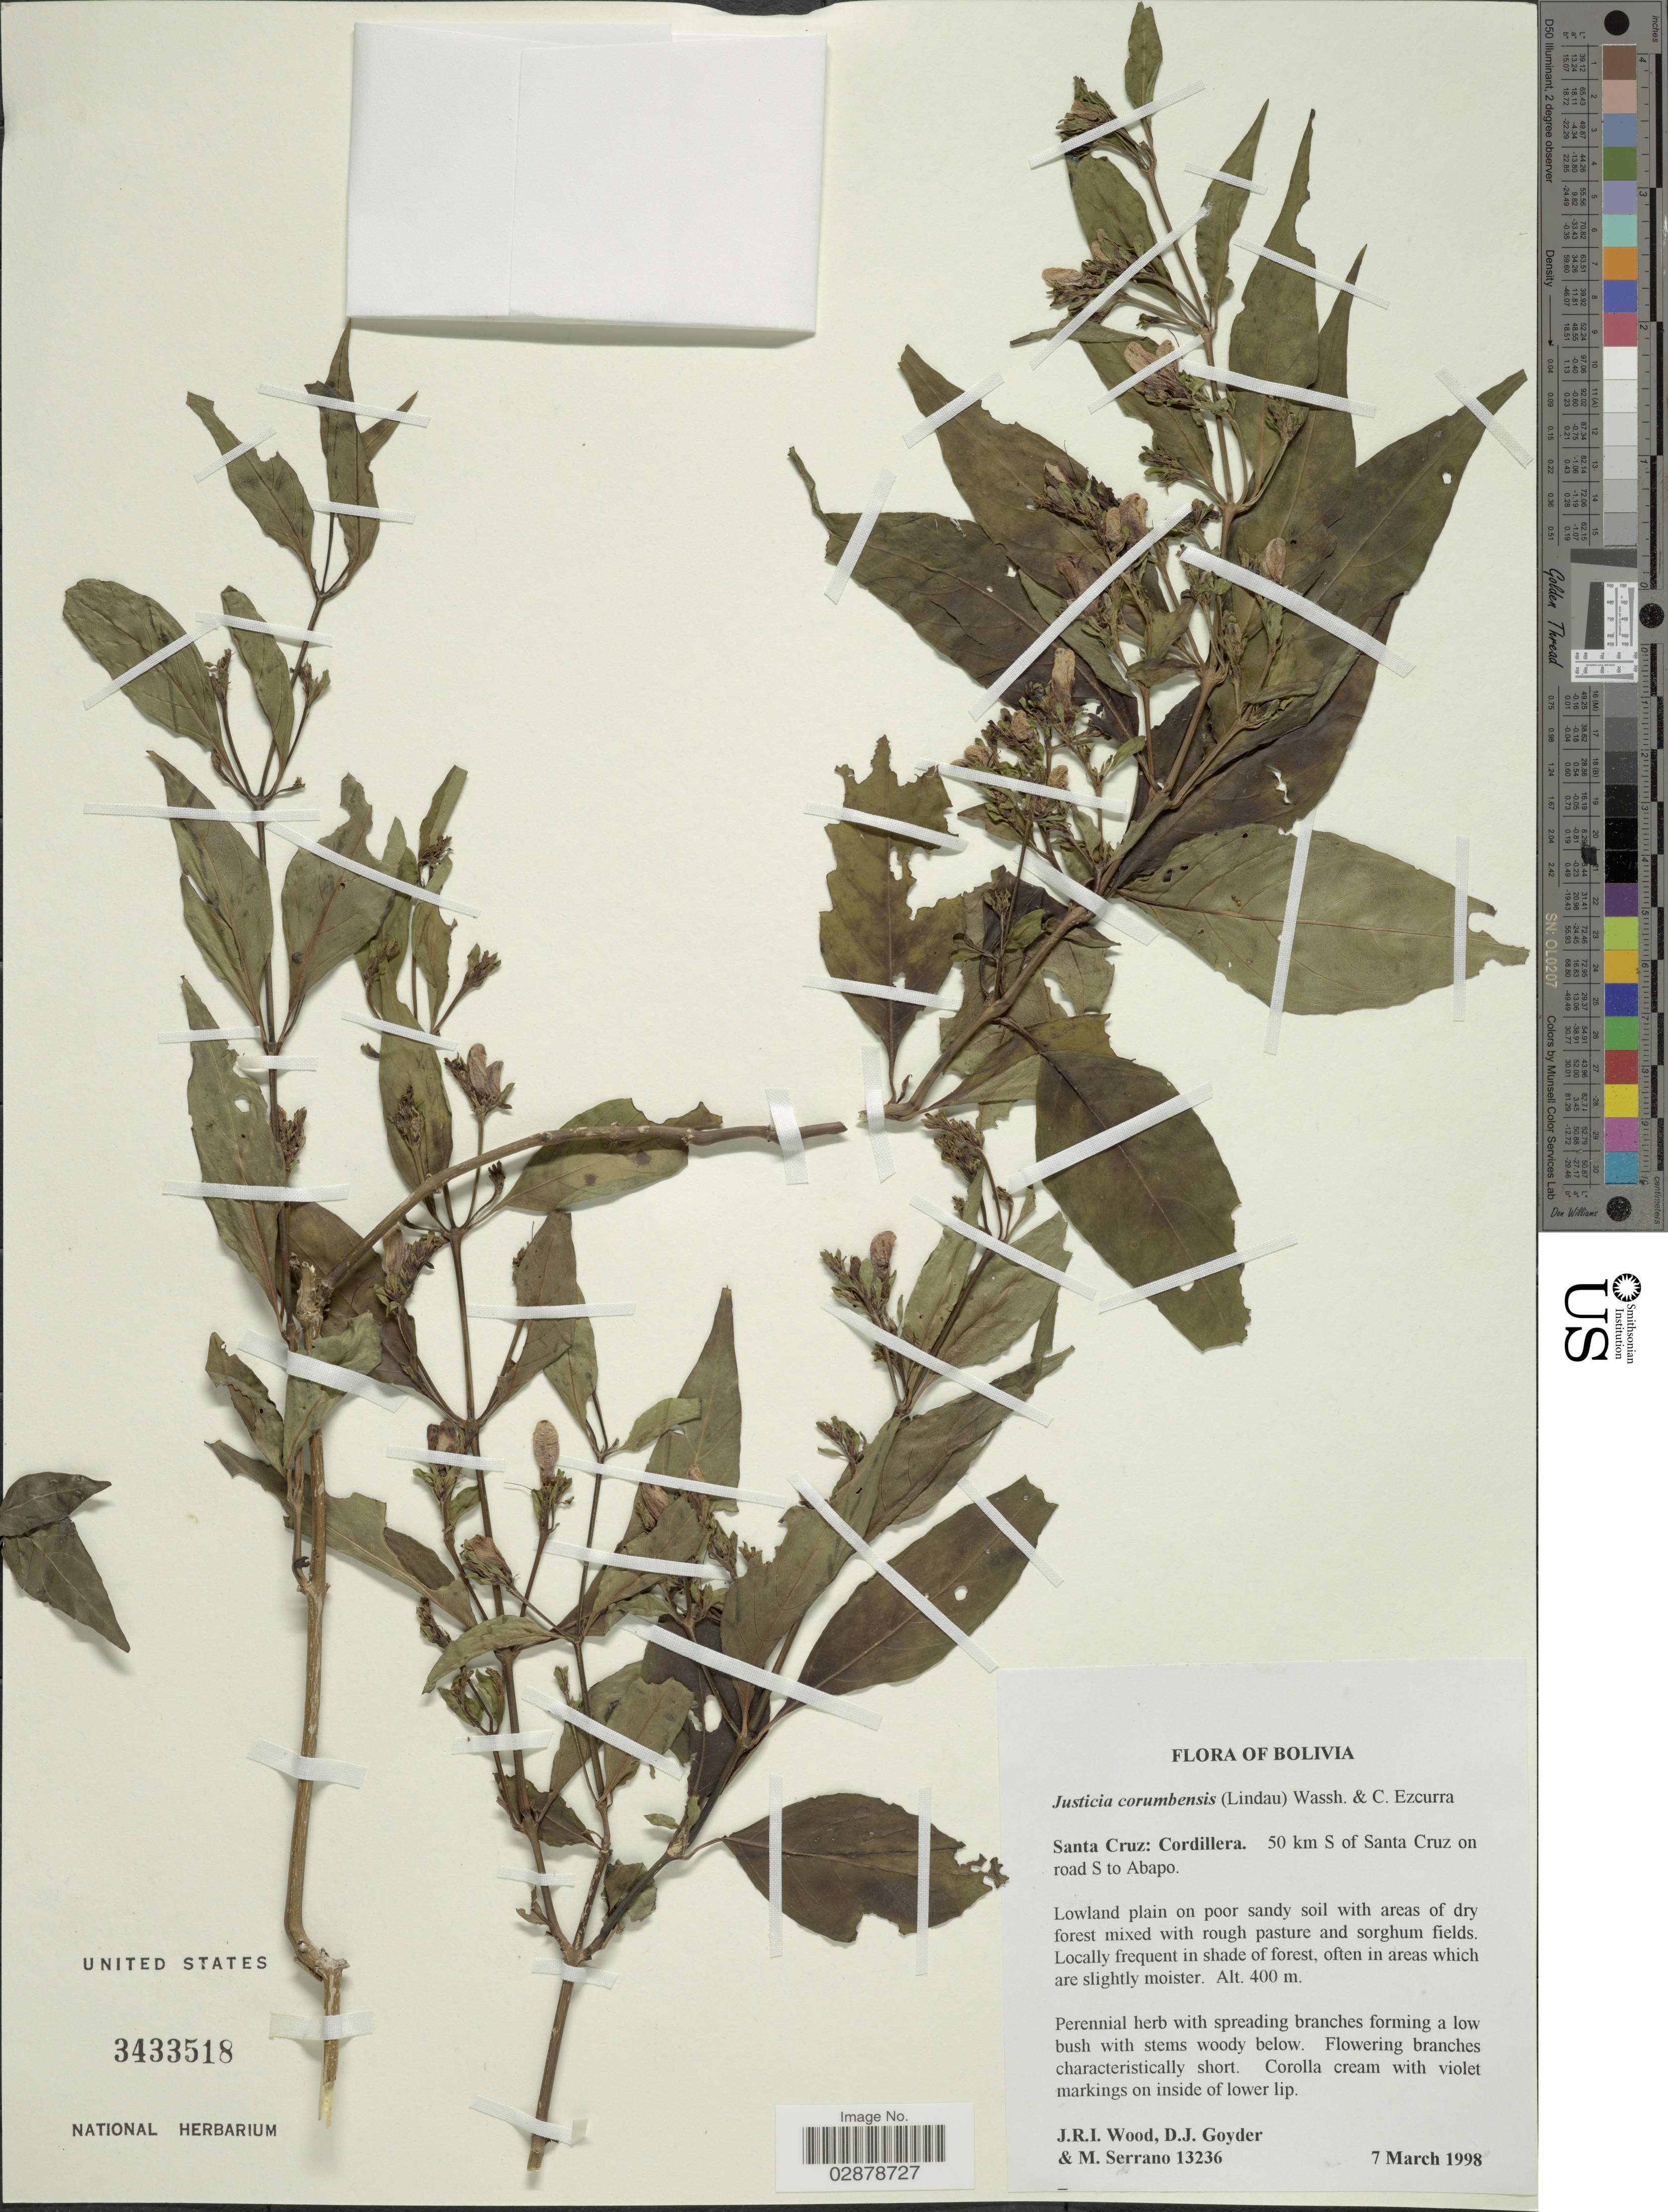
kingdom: Plantae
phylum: Tracheophyta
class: Magnoliopsida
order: Lamiales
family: Acanthaceae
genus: Justicia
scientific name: Justicia corumbensis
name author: (Lindau) Wassh. & C. Ezcurra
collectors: J. R. I. Wood, D. Goyder & M. Serrano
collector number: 13236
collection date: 1998-03-07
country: Bolivia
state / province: Santa Cruz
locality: Cordillera, 50 km S of Santa Cruz on road S to Abapo.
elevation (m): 400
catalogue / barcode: US 3433518